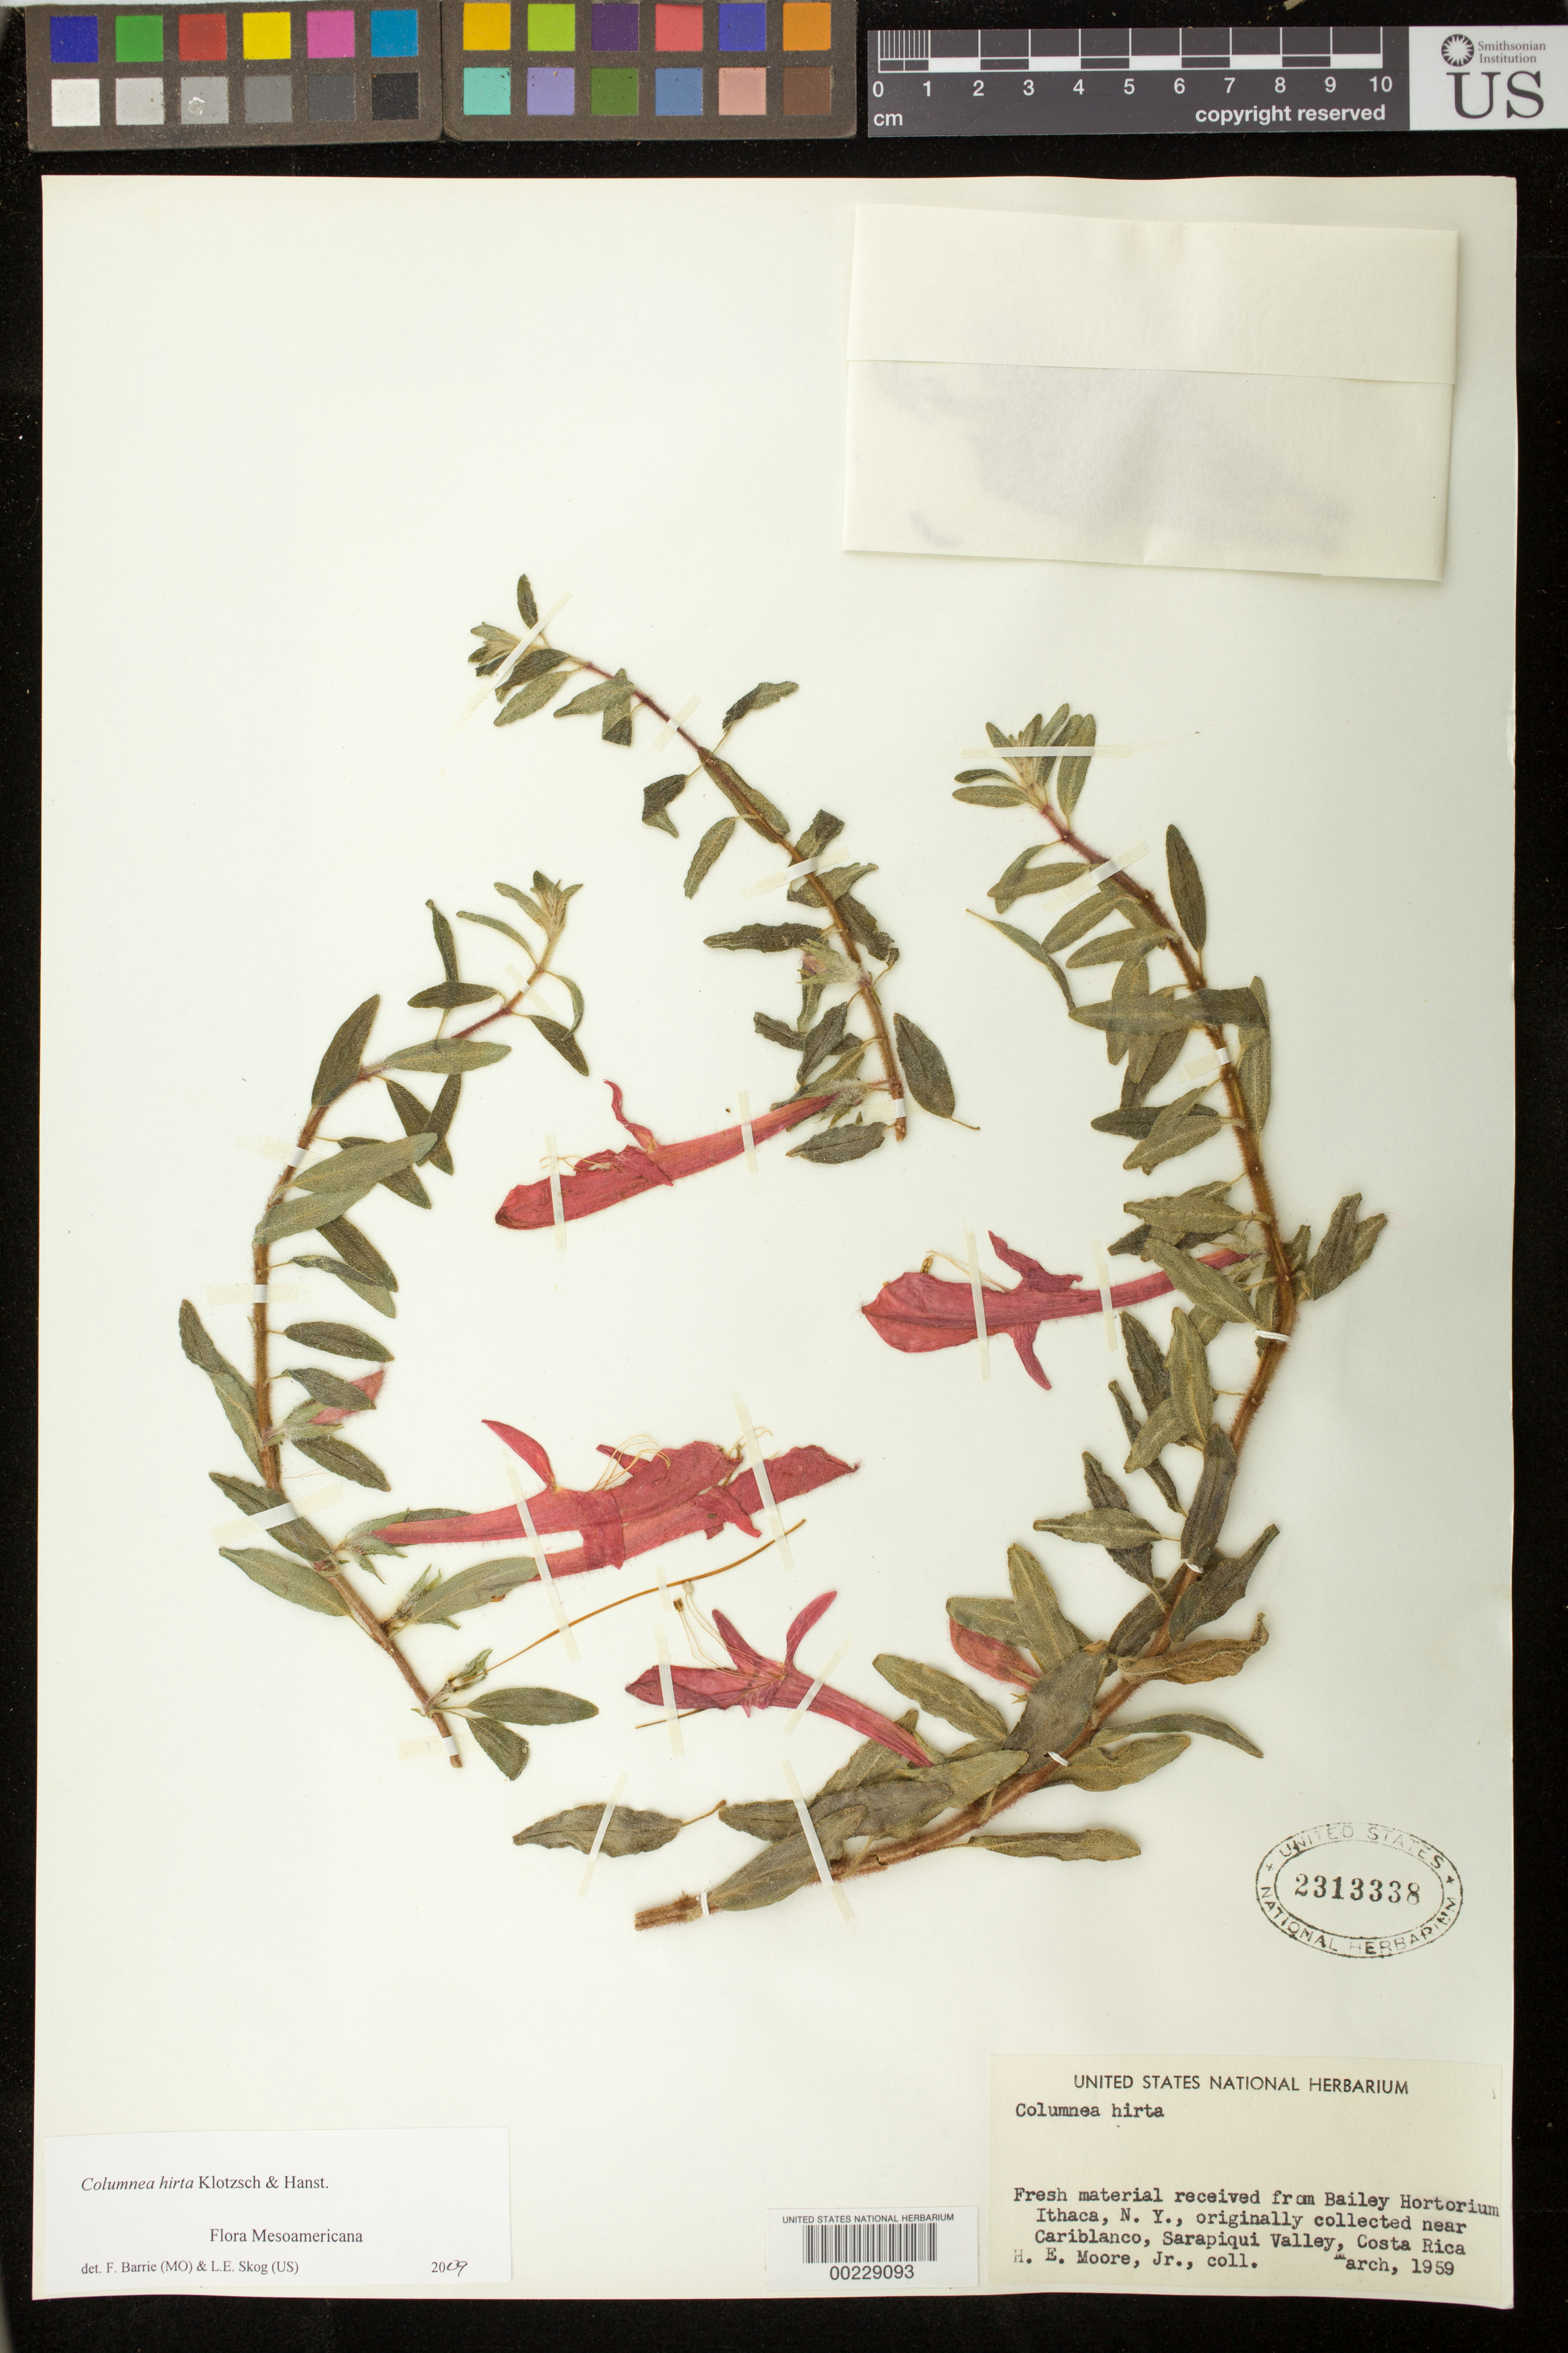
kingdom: Plantae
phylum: Tracheophyta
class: Magnoliopsida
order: Lamiales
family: Gesneriaceae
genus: Columnea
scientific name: Columnea hirta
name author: Klotzsch & Hanst.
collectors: H. E. Moore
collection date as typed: Mar 1959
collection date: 1959-03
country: Costa Rica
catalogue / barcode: US 2313338